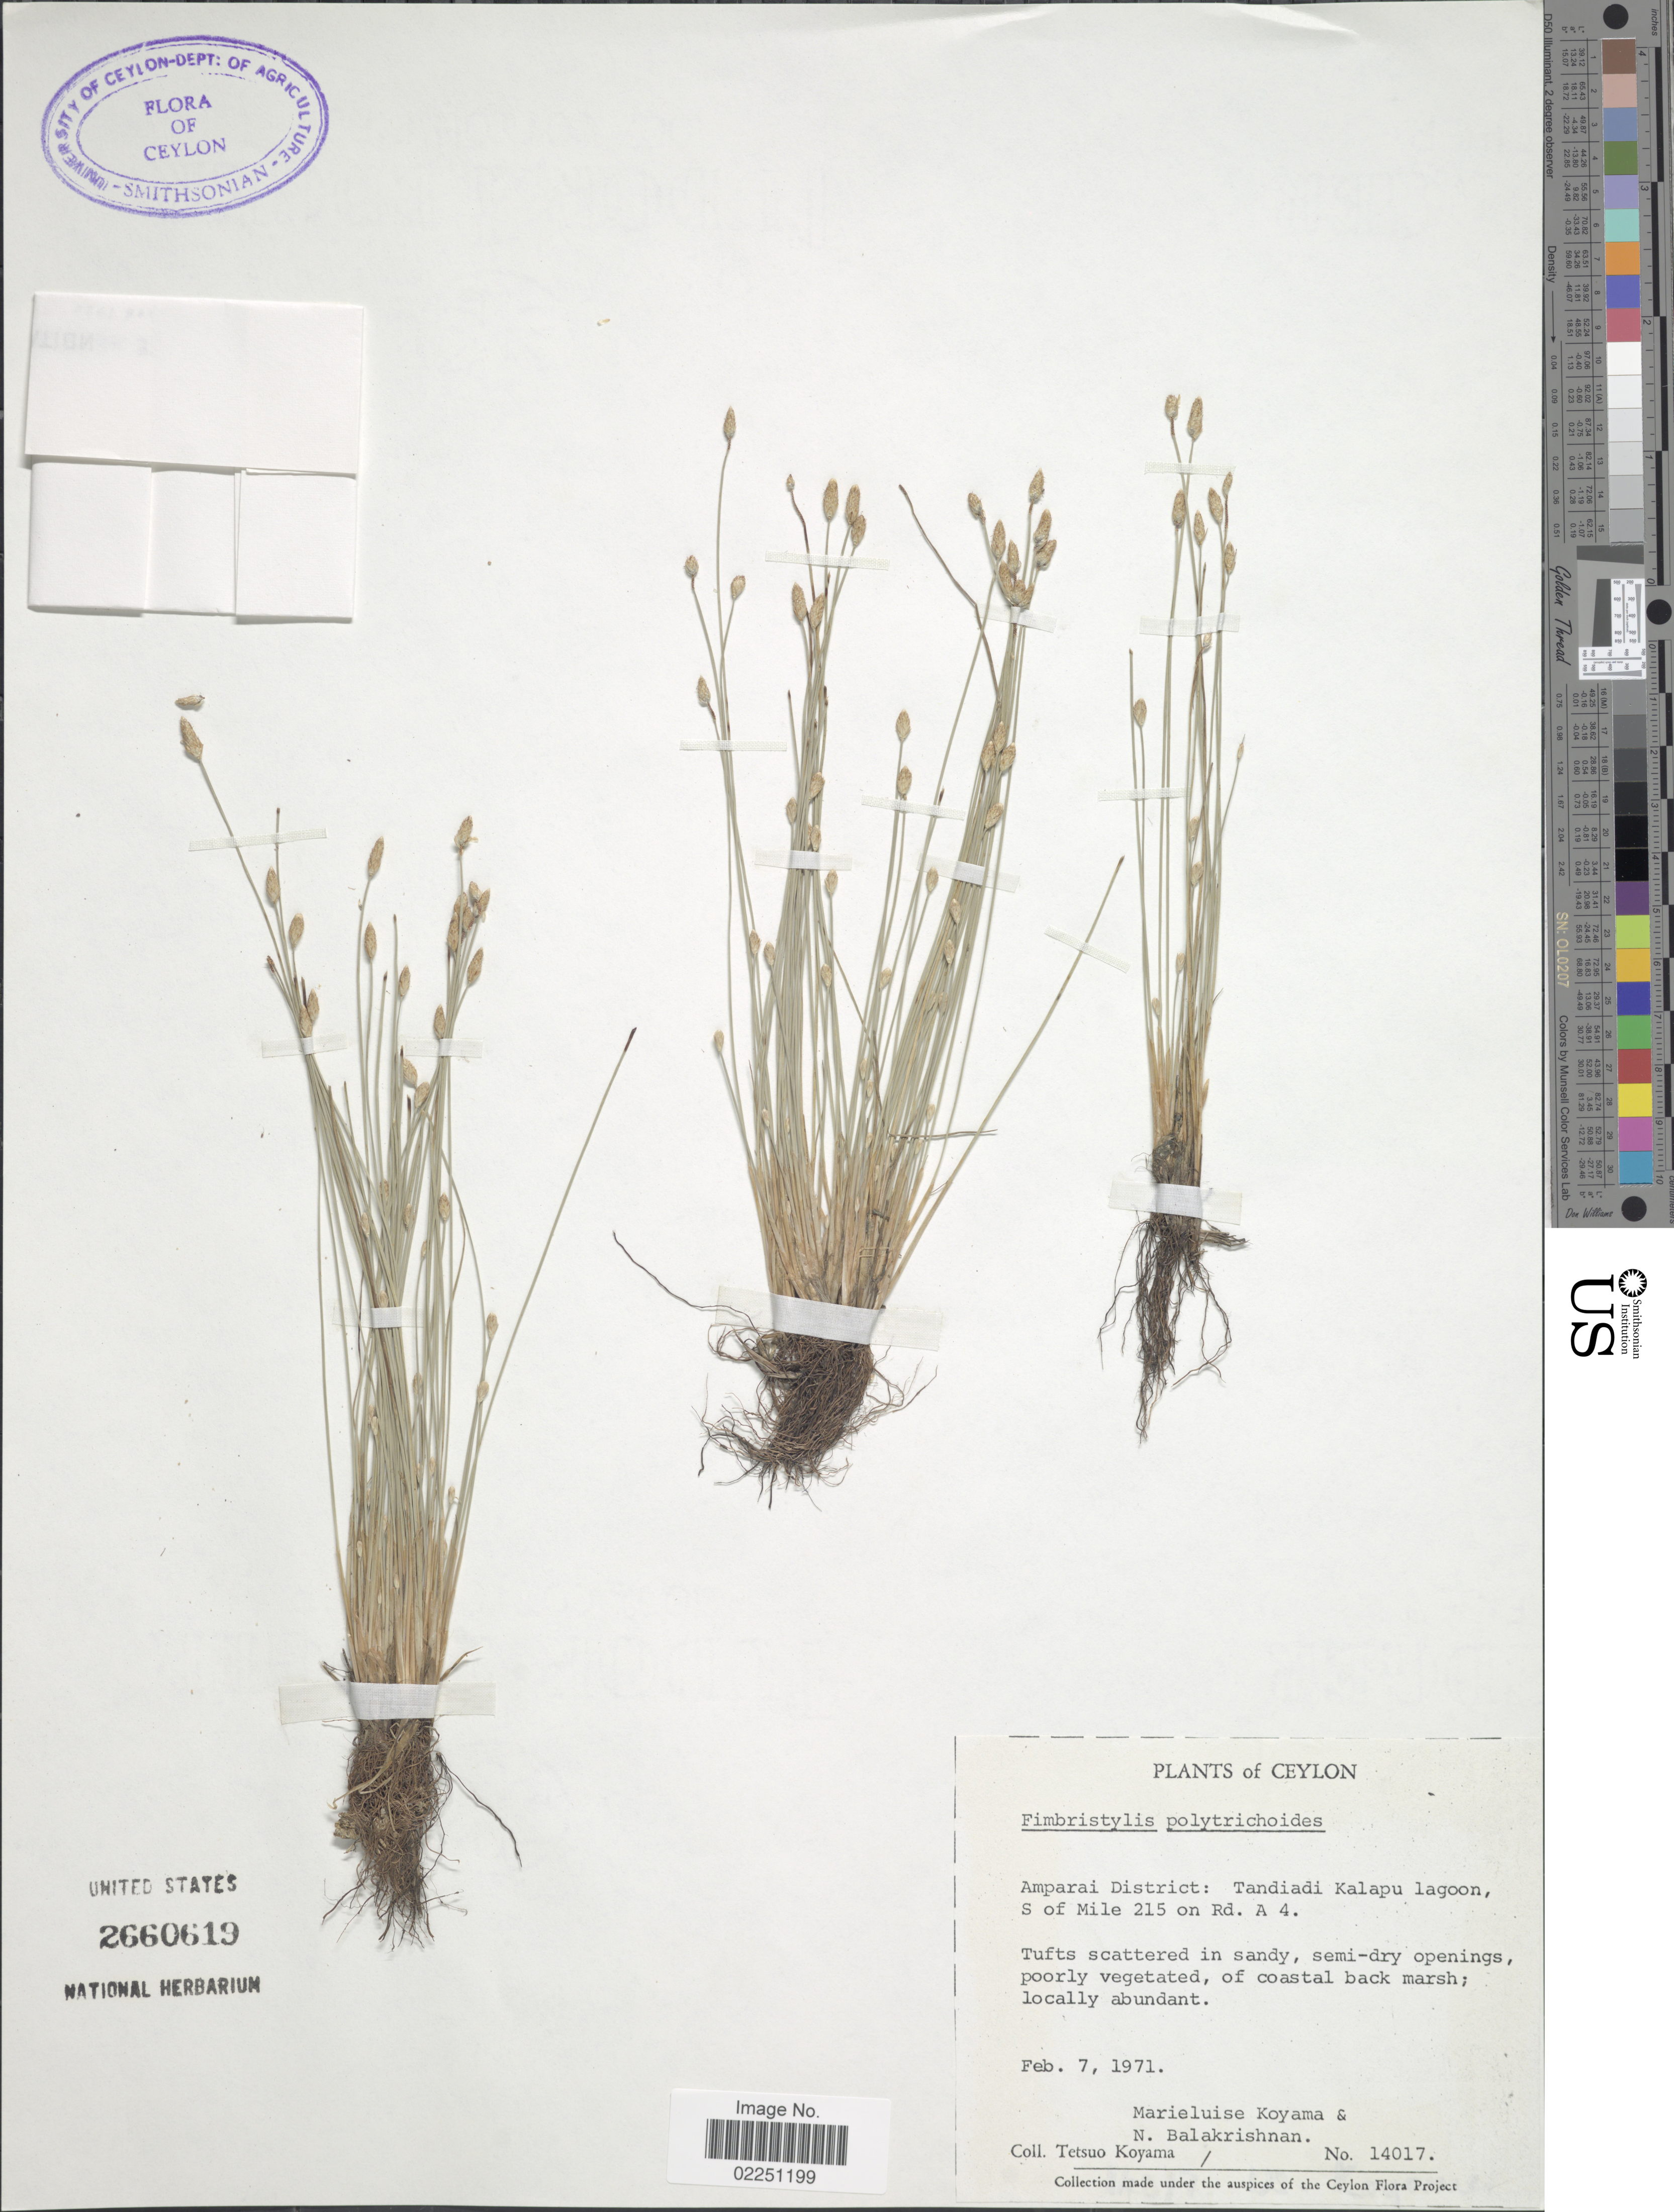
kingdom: Plantae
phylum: Tracheophyta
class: Liliopsida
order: Poales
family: Cyperaceae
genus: Fimbristylis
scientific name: Fimbristylis polytrichoides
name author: (Retz.) Vahl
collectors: T. Koyama, M. Koyama & N. Balakrishnan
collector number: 14017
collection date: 1971-02-07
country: Sri Lanka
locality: Ceylon. Amparai District: Tandiadi Kalapu Lagoon, S of Mile 215 on Rd. A 4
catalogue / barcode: US 2660619